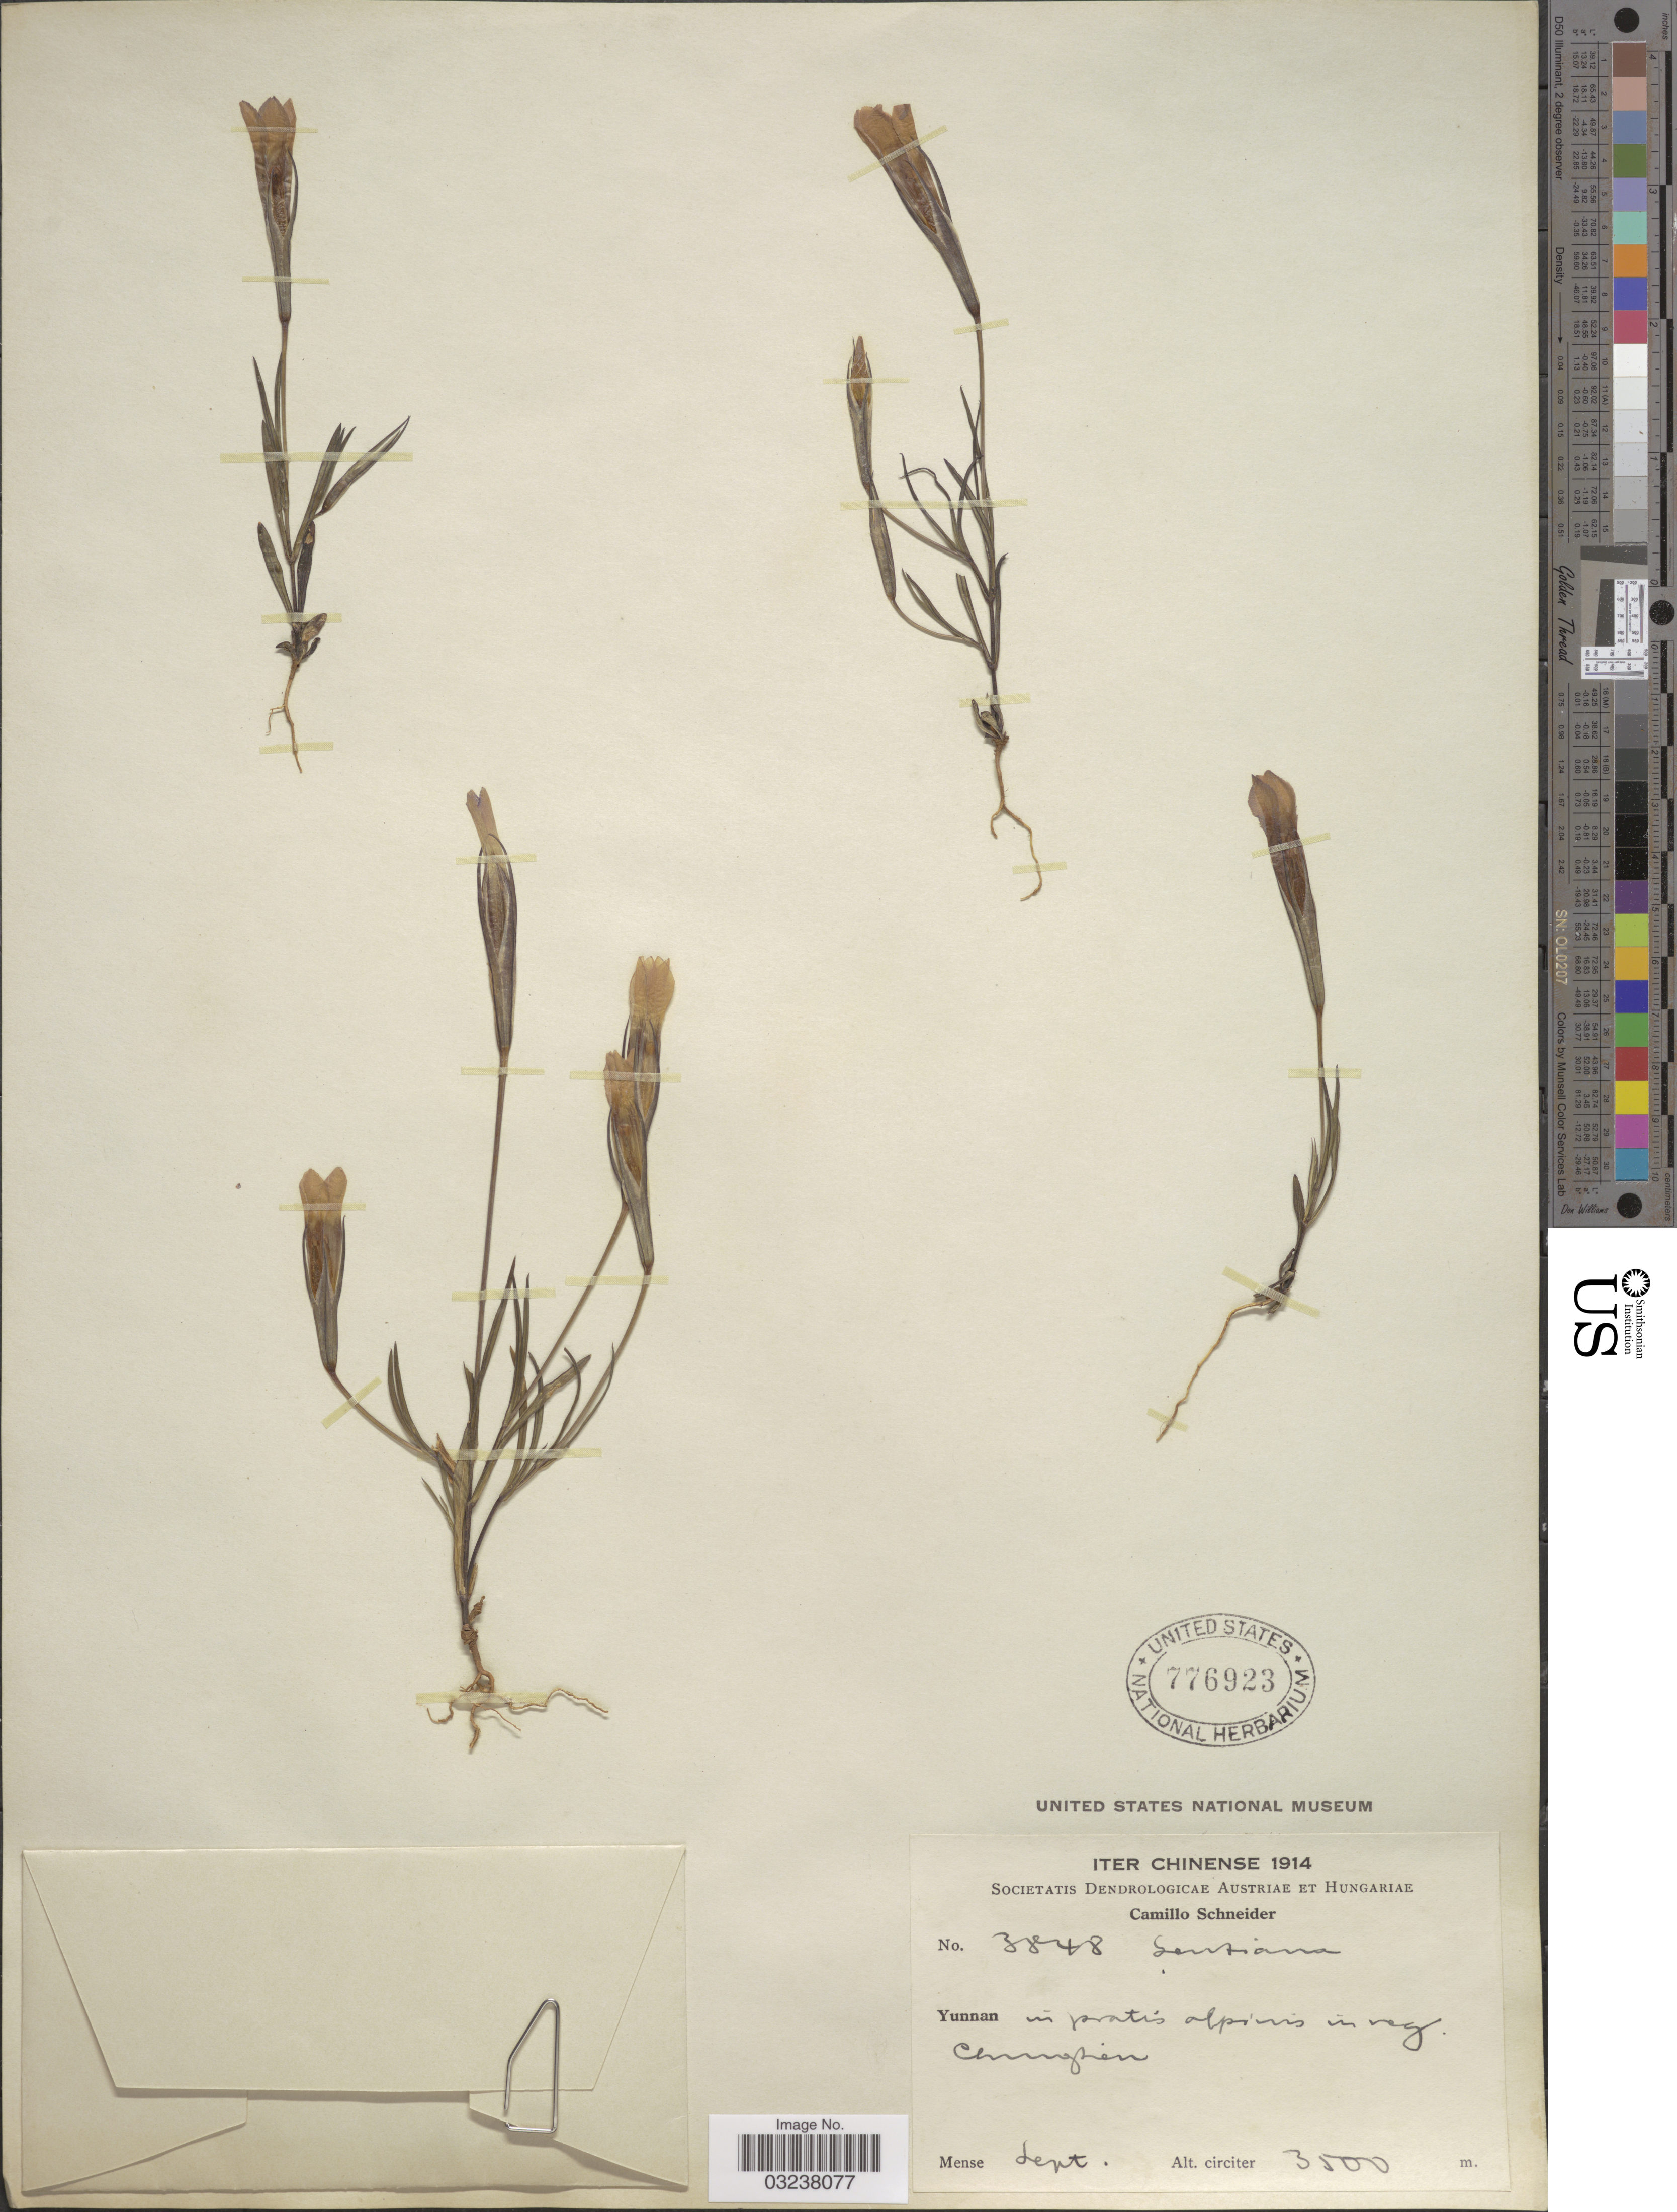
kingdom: Plantae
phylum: Tracheophyta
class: Magnoliopsida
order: Gentianales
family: Gentianaceae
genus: Gentianella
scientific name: Gentianella sp.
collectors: C. K. Schneider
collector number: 3848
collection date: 1914-09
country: China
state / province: Yunnan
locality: In pratis alpinis in reg. Chungtien.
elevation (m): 3500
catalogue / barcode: US 776923